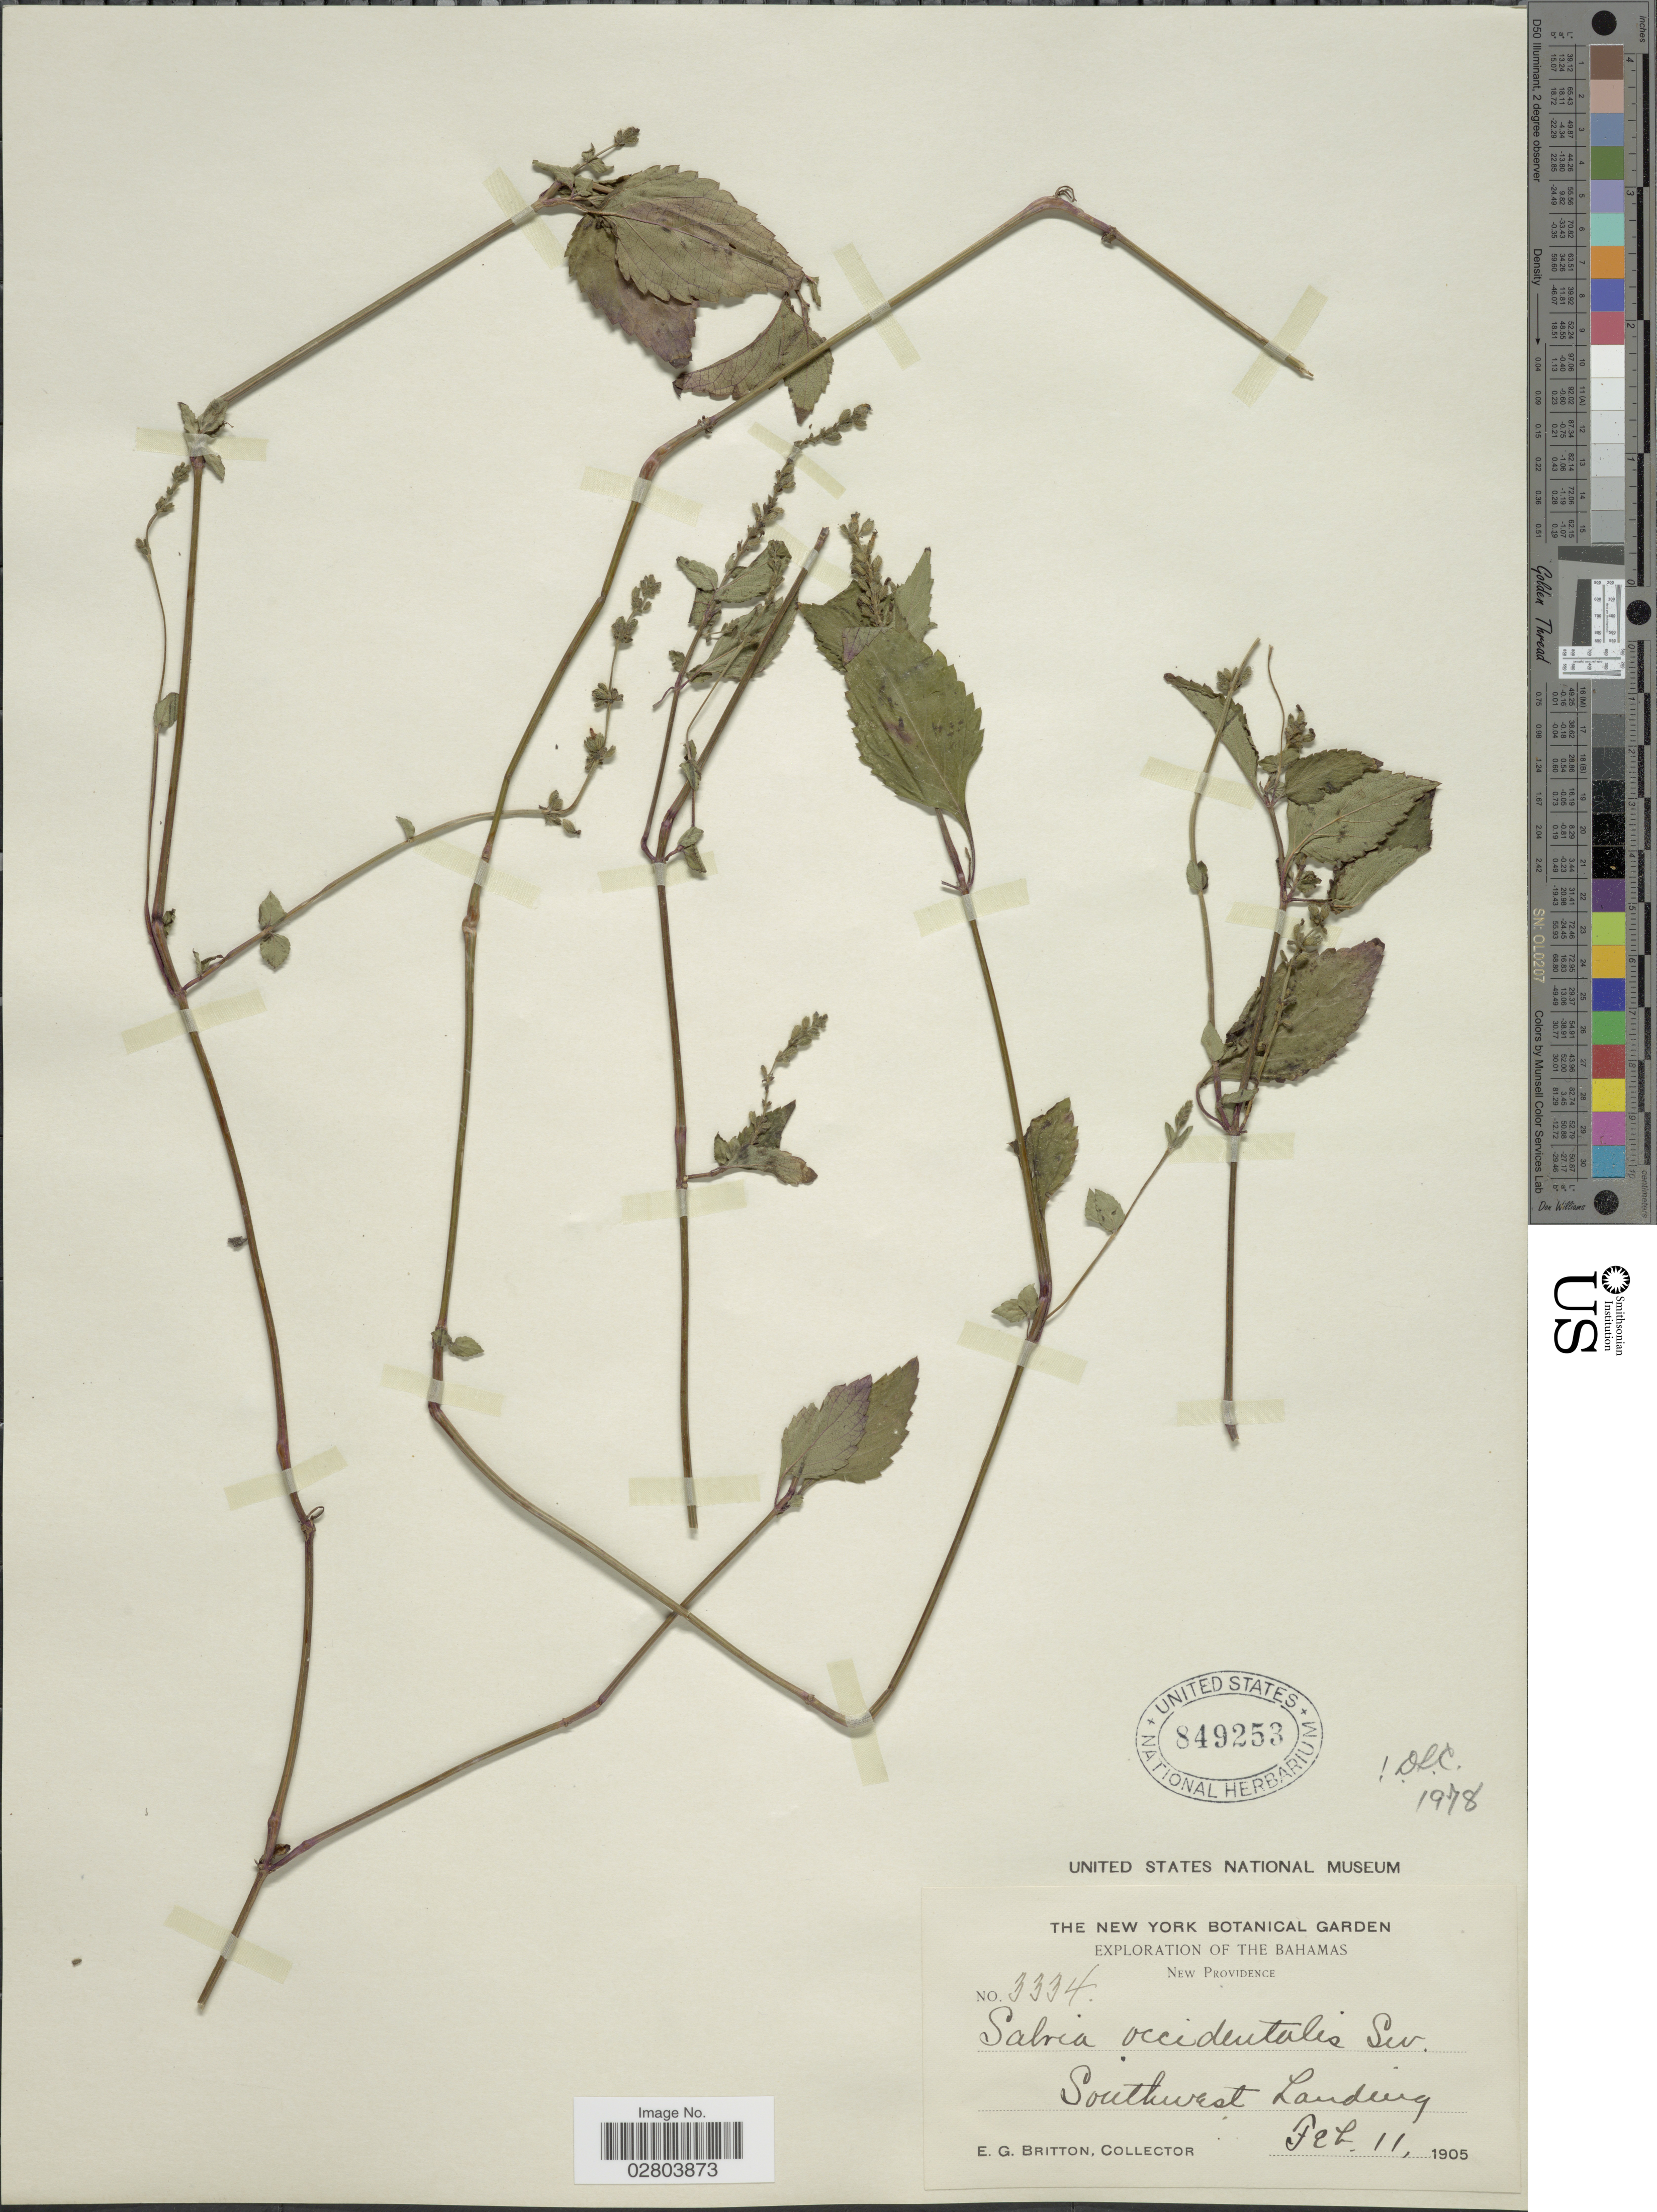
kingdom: Plantae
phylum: Tracheophyta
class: Magnoliopsida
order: Lamiales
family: Lamiaceae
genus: Salvia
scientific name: Salvia occidentalis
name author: Sw.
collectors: E. G. Britton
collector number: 334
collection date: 1905-02-11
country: Bahamas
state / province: New Providence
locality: Southwest Landing.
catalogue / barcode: US 849253